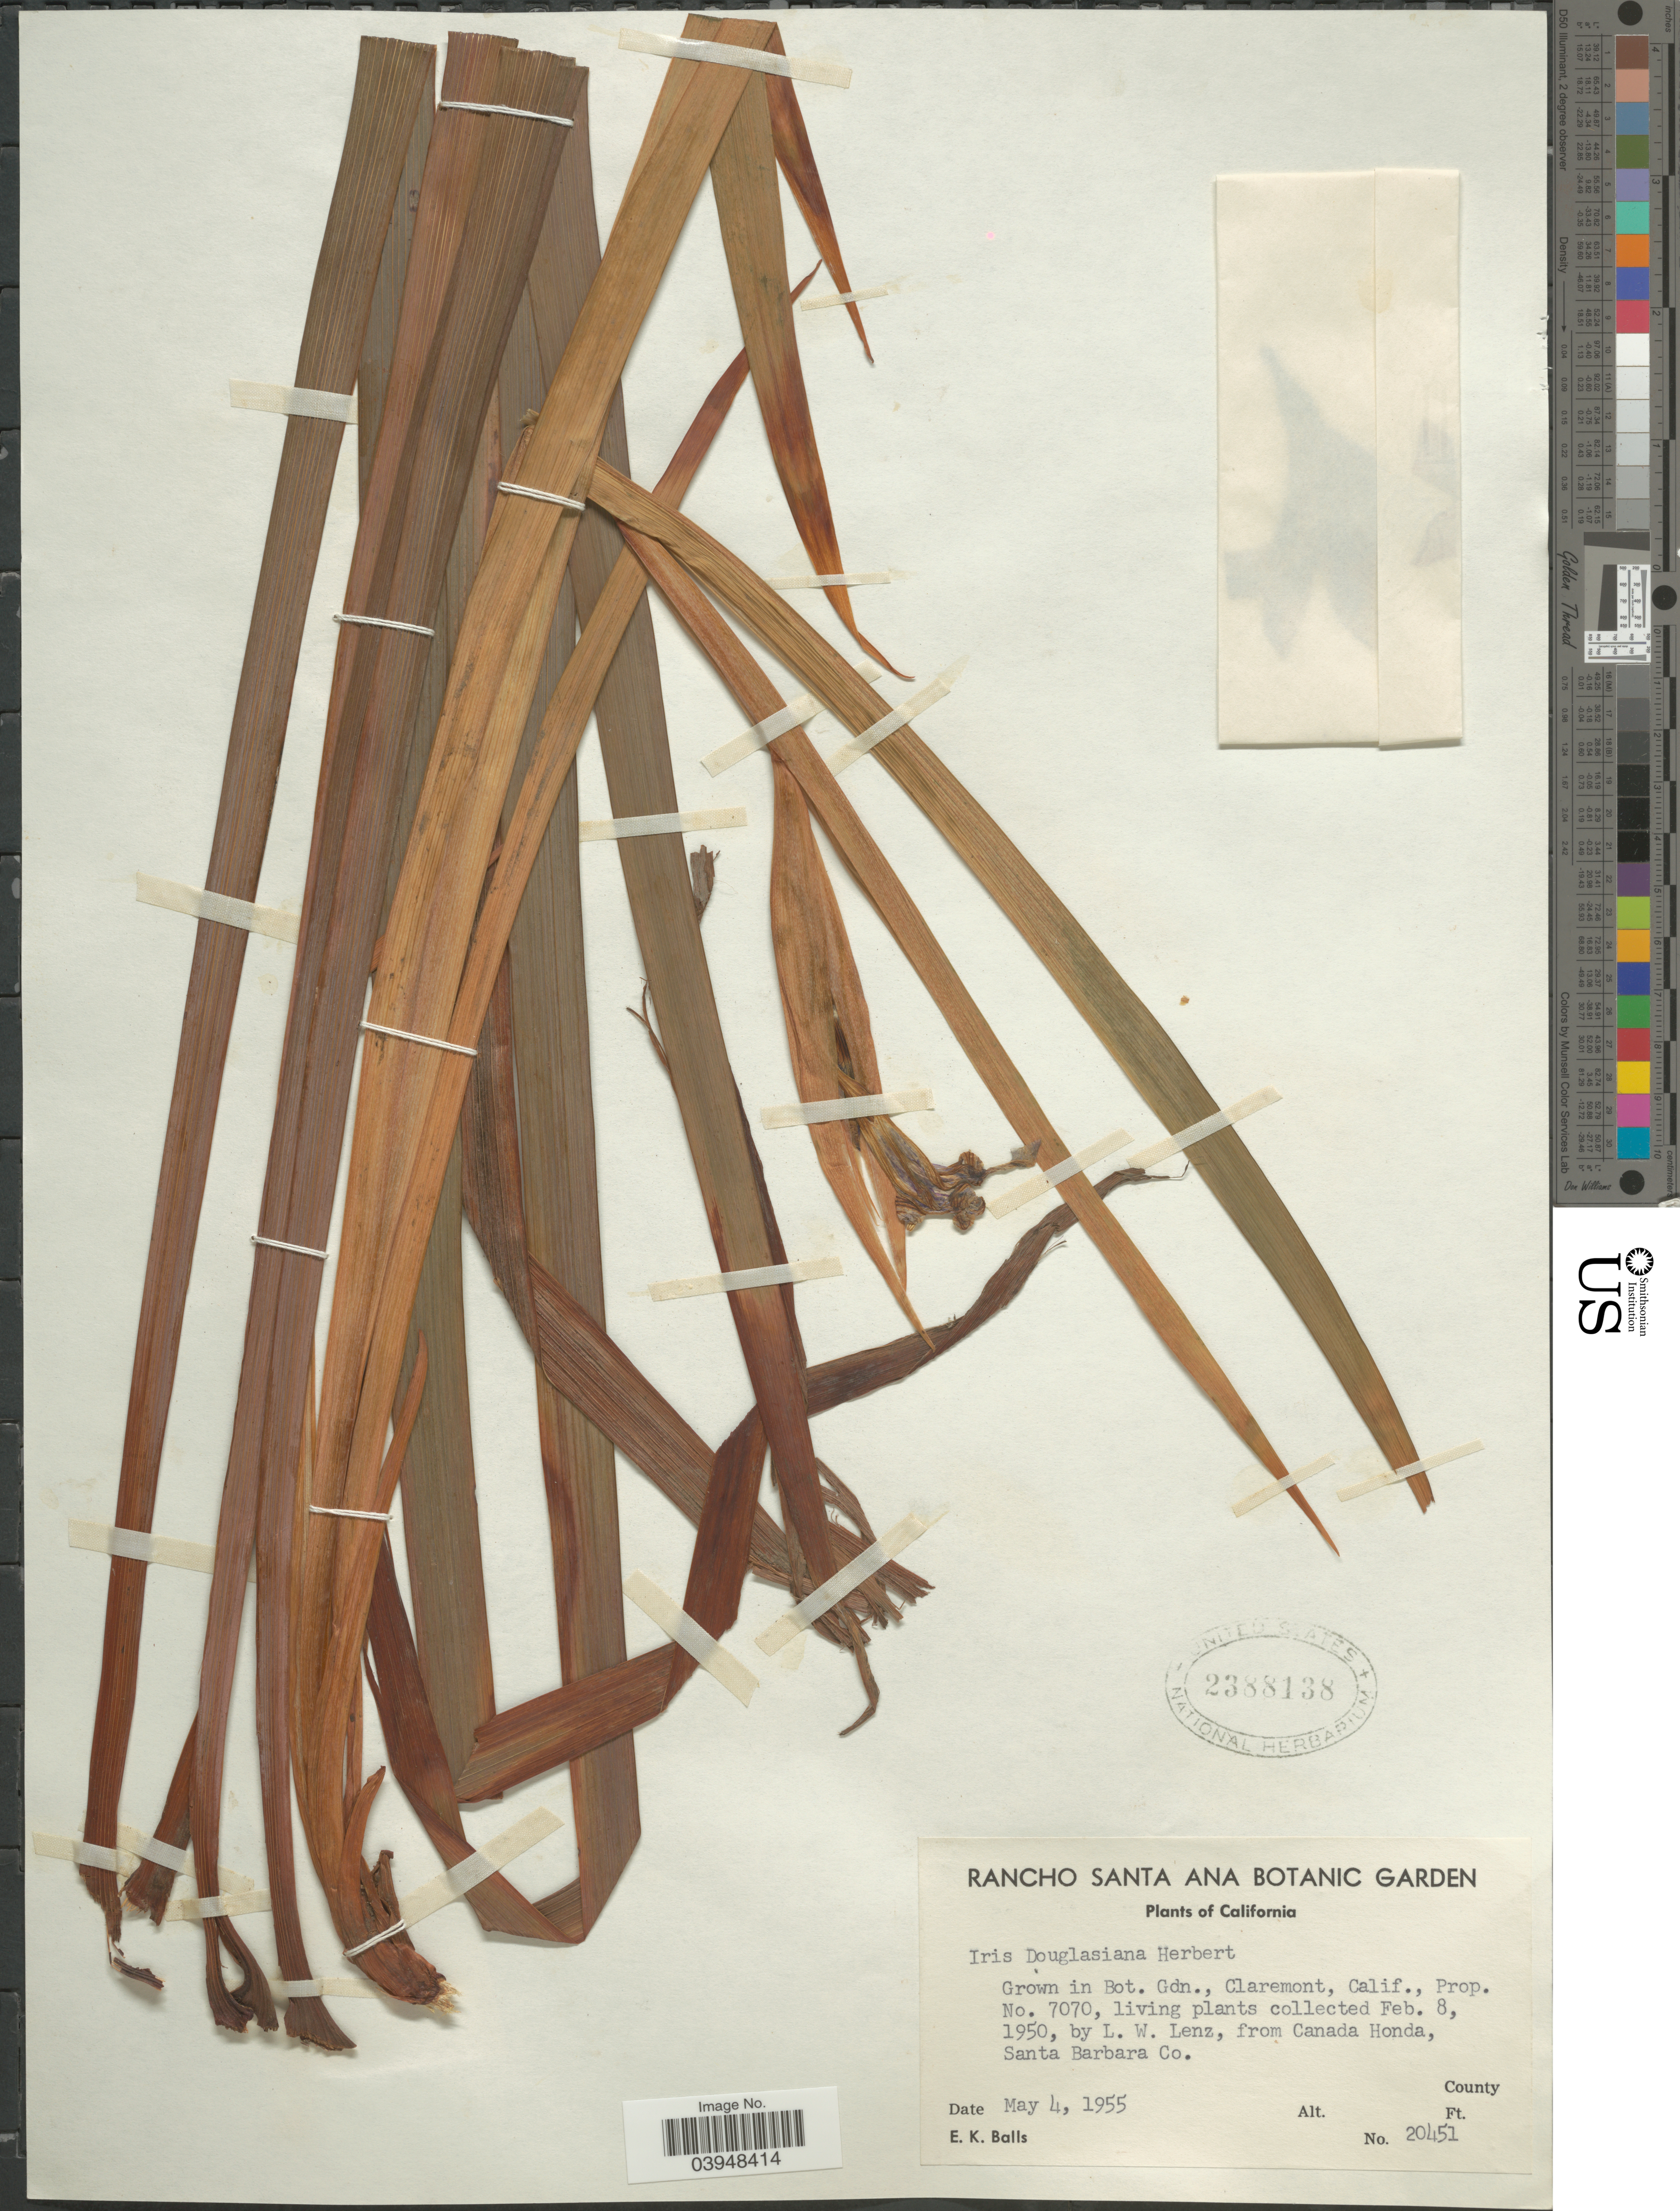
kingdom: Plantae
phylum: Tracheophyta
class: Liliopsida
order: Asparagales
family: Iridaceae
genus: Iris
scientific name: Iris douglasiana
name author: Herb.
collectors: E. K. Balls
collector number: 20451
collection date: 1955-05-04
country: United States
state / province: California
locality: In Bot. Gdn., Claremont.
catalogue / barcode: US 2388138